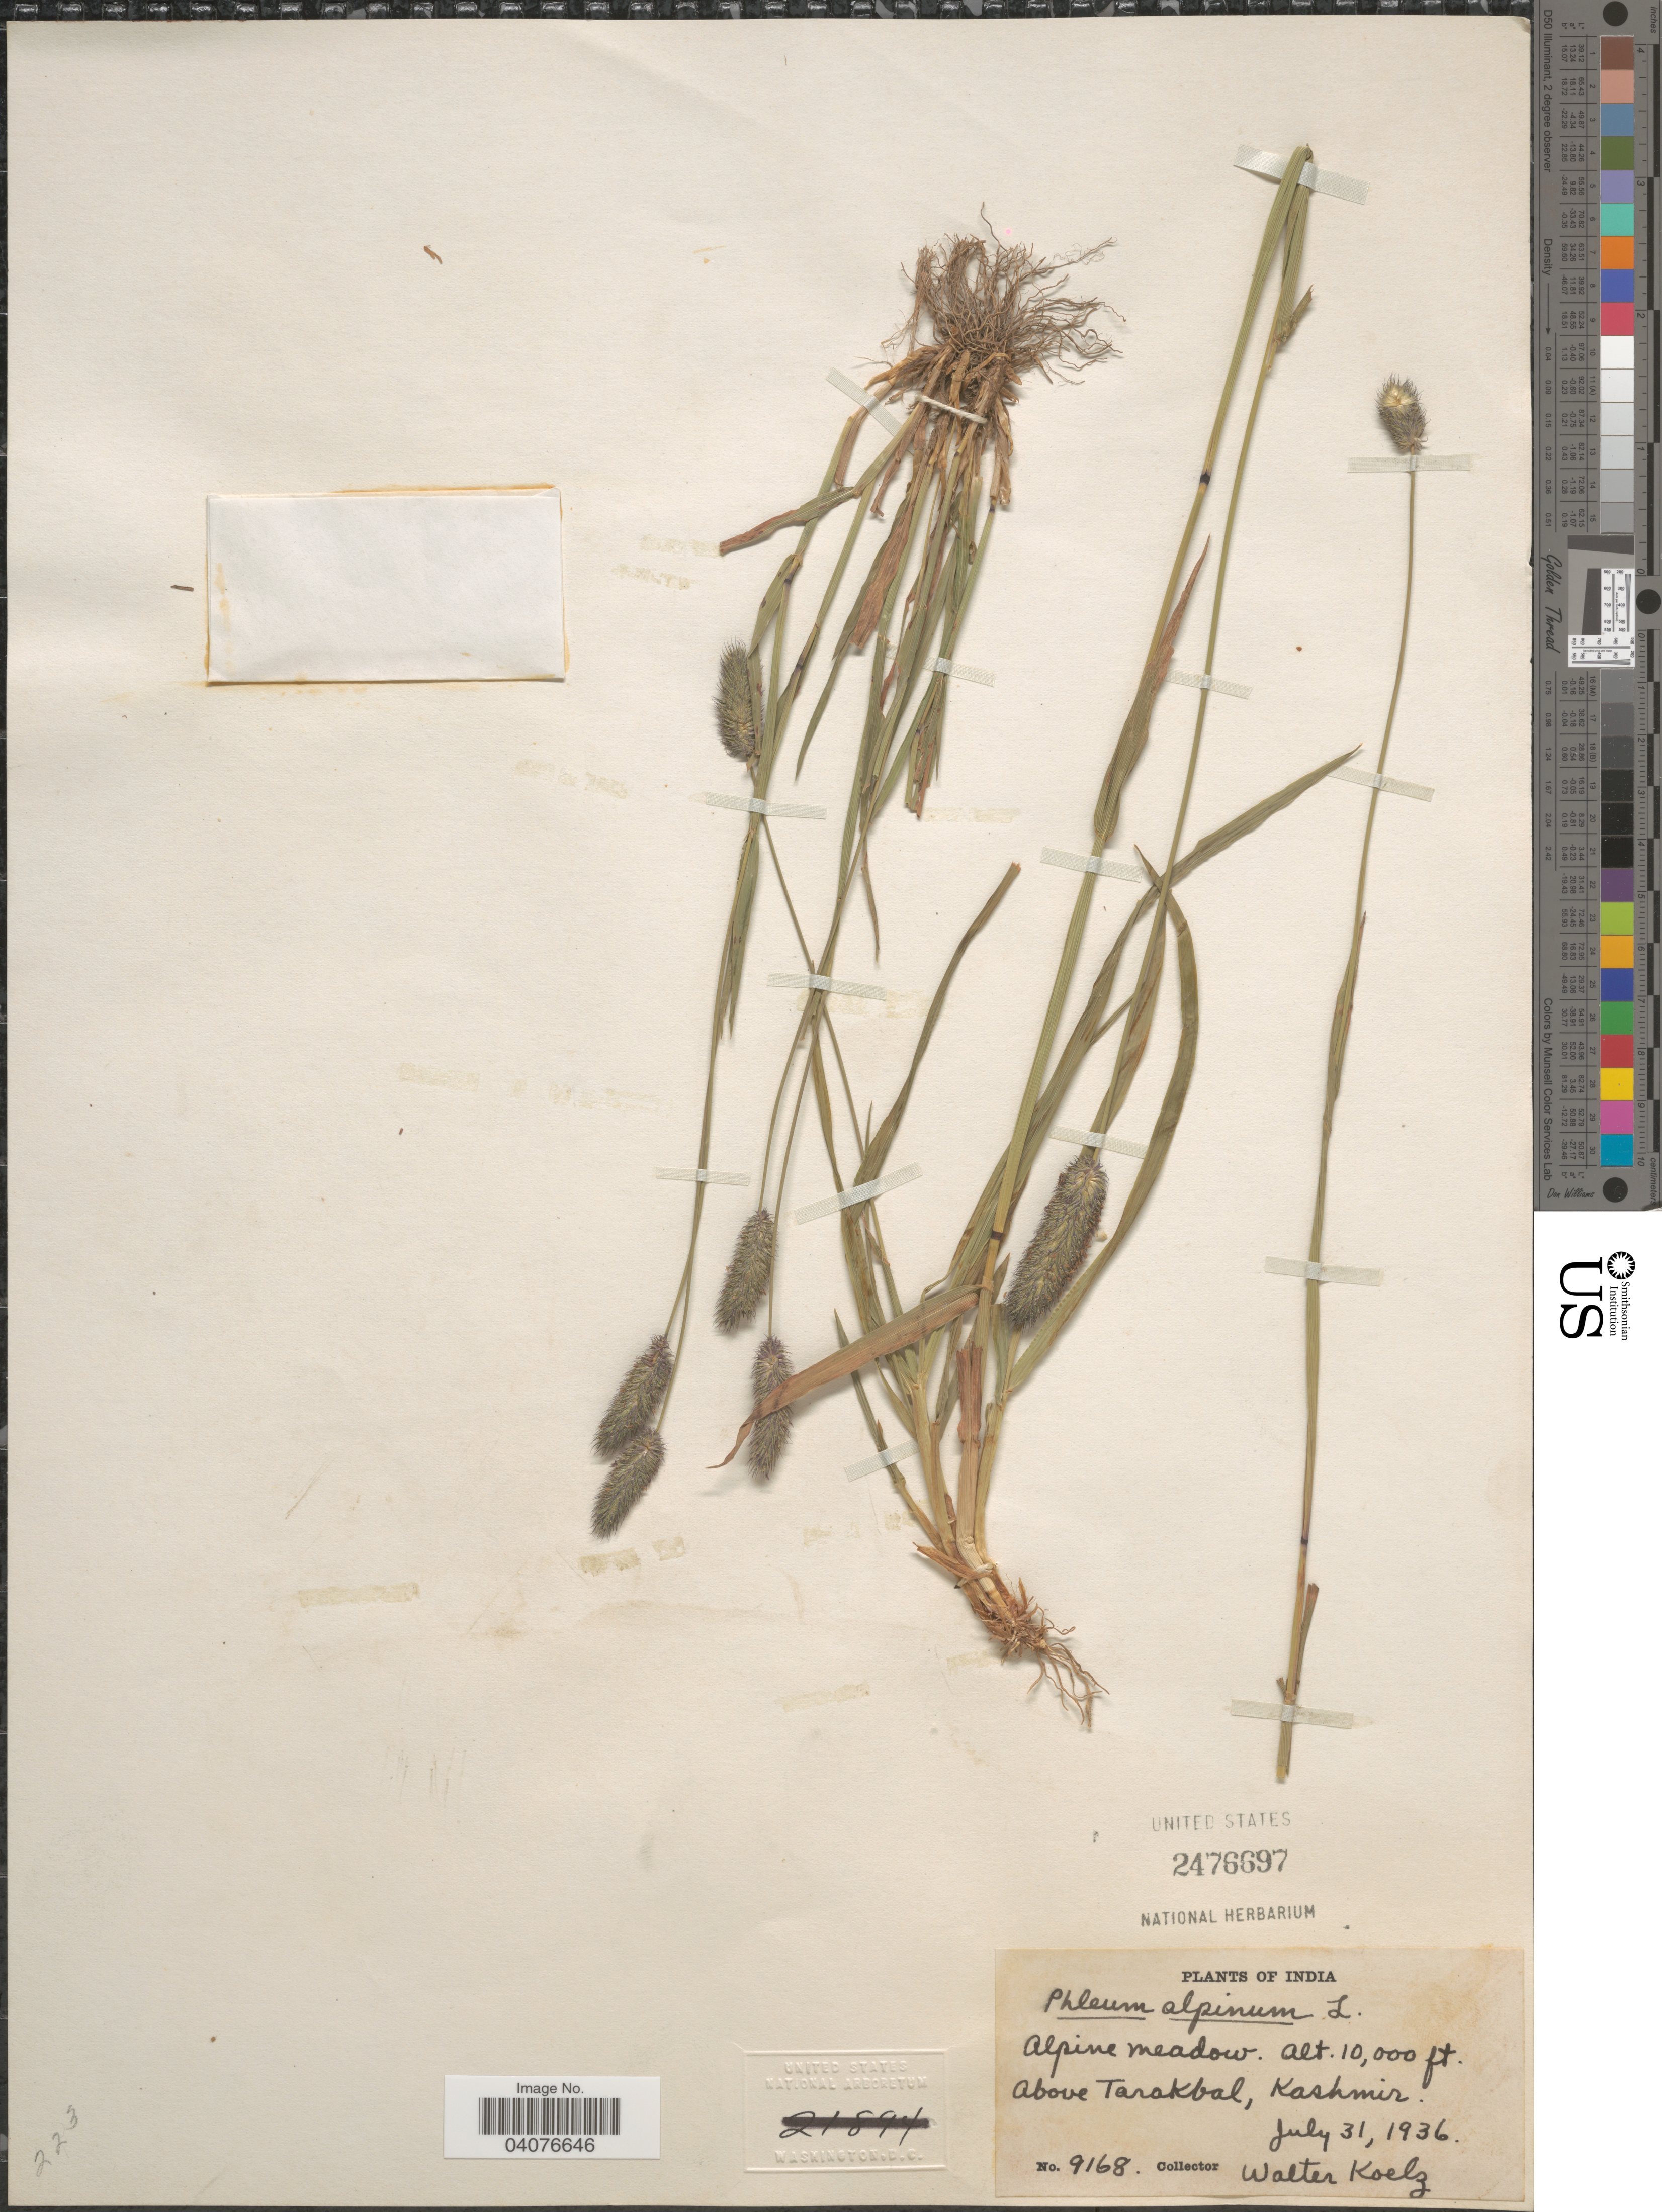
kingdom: Plantae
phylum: Tracheophyta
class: Liliopsida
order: Poales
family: Poaceae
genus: Phleum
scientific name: Phleum alpinum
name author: L.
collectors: W. N. Koelz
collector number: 9168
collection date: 1936-07-31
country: India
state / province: Jammu and Kashmir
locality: Alpine meadow. Above Tarakbal, Kashmir.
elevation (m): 3048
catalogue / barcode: US 2476697